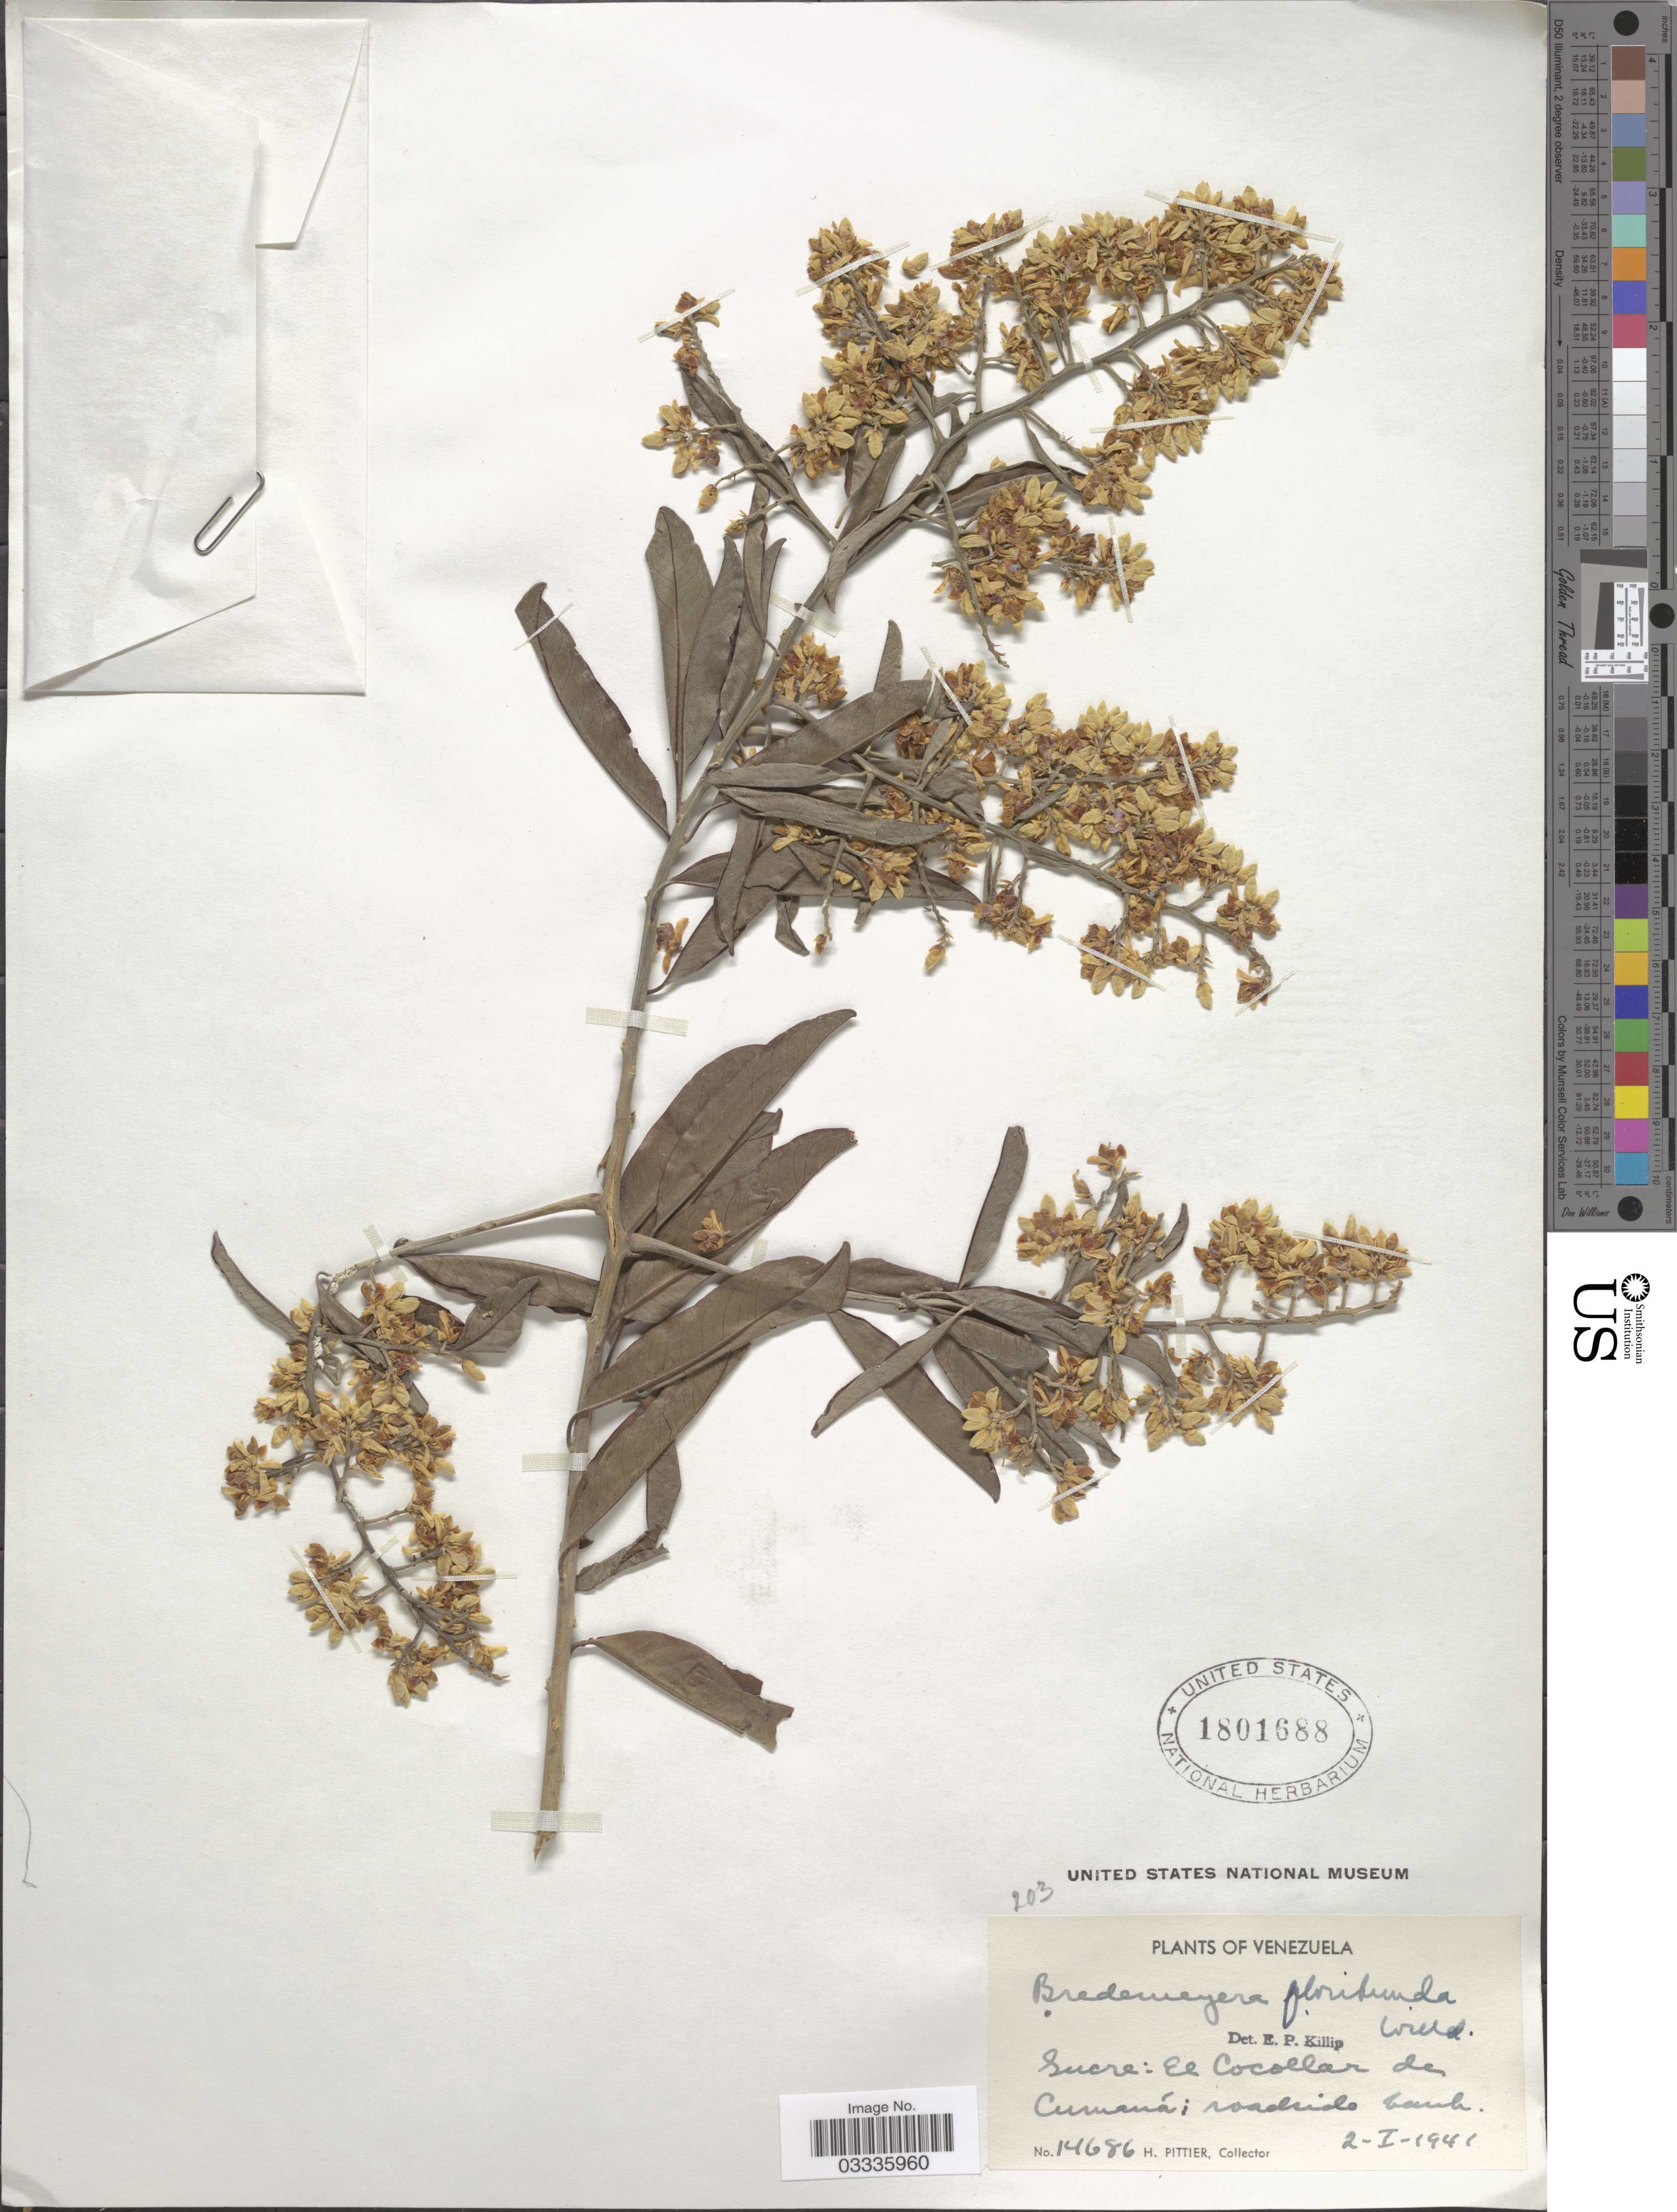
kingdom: Plantae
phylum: Tracheophyta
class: Magnoliopsida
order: Fabales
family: Polygalaceae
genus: Bredemeyera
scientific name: Bredemeyera floribunda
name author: Willd.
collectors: H. F. Pittier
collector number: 14686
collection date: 1941-01-02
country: Venezuela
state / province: Sucre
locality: El Cocollar de Cumaná.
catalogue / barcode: US 1801688